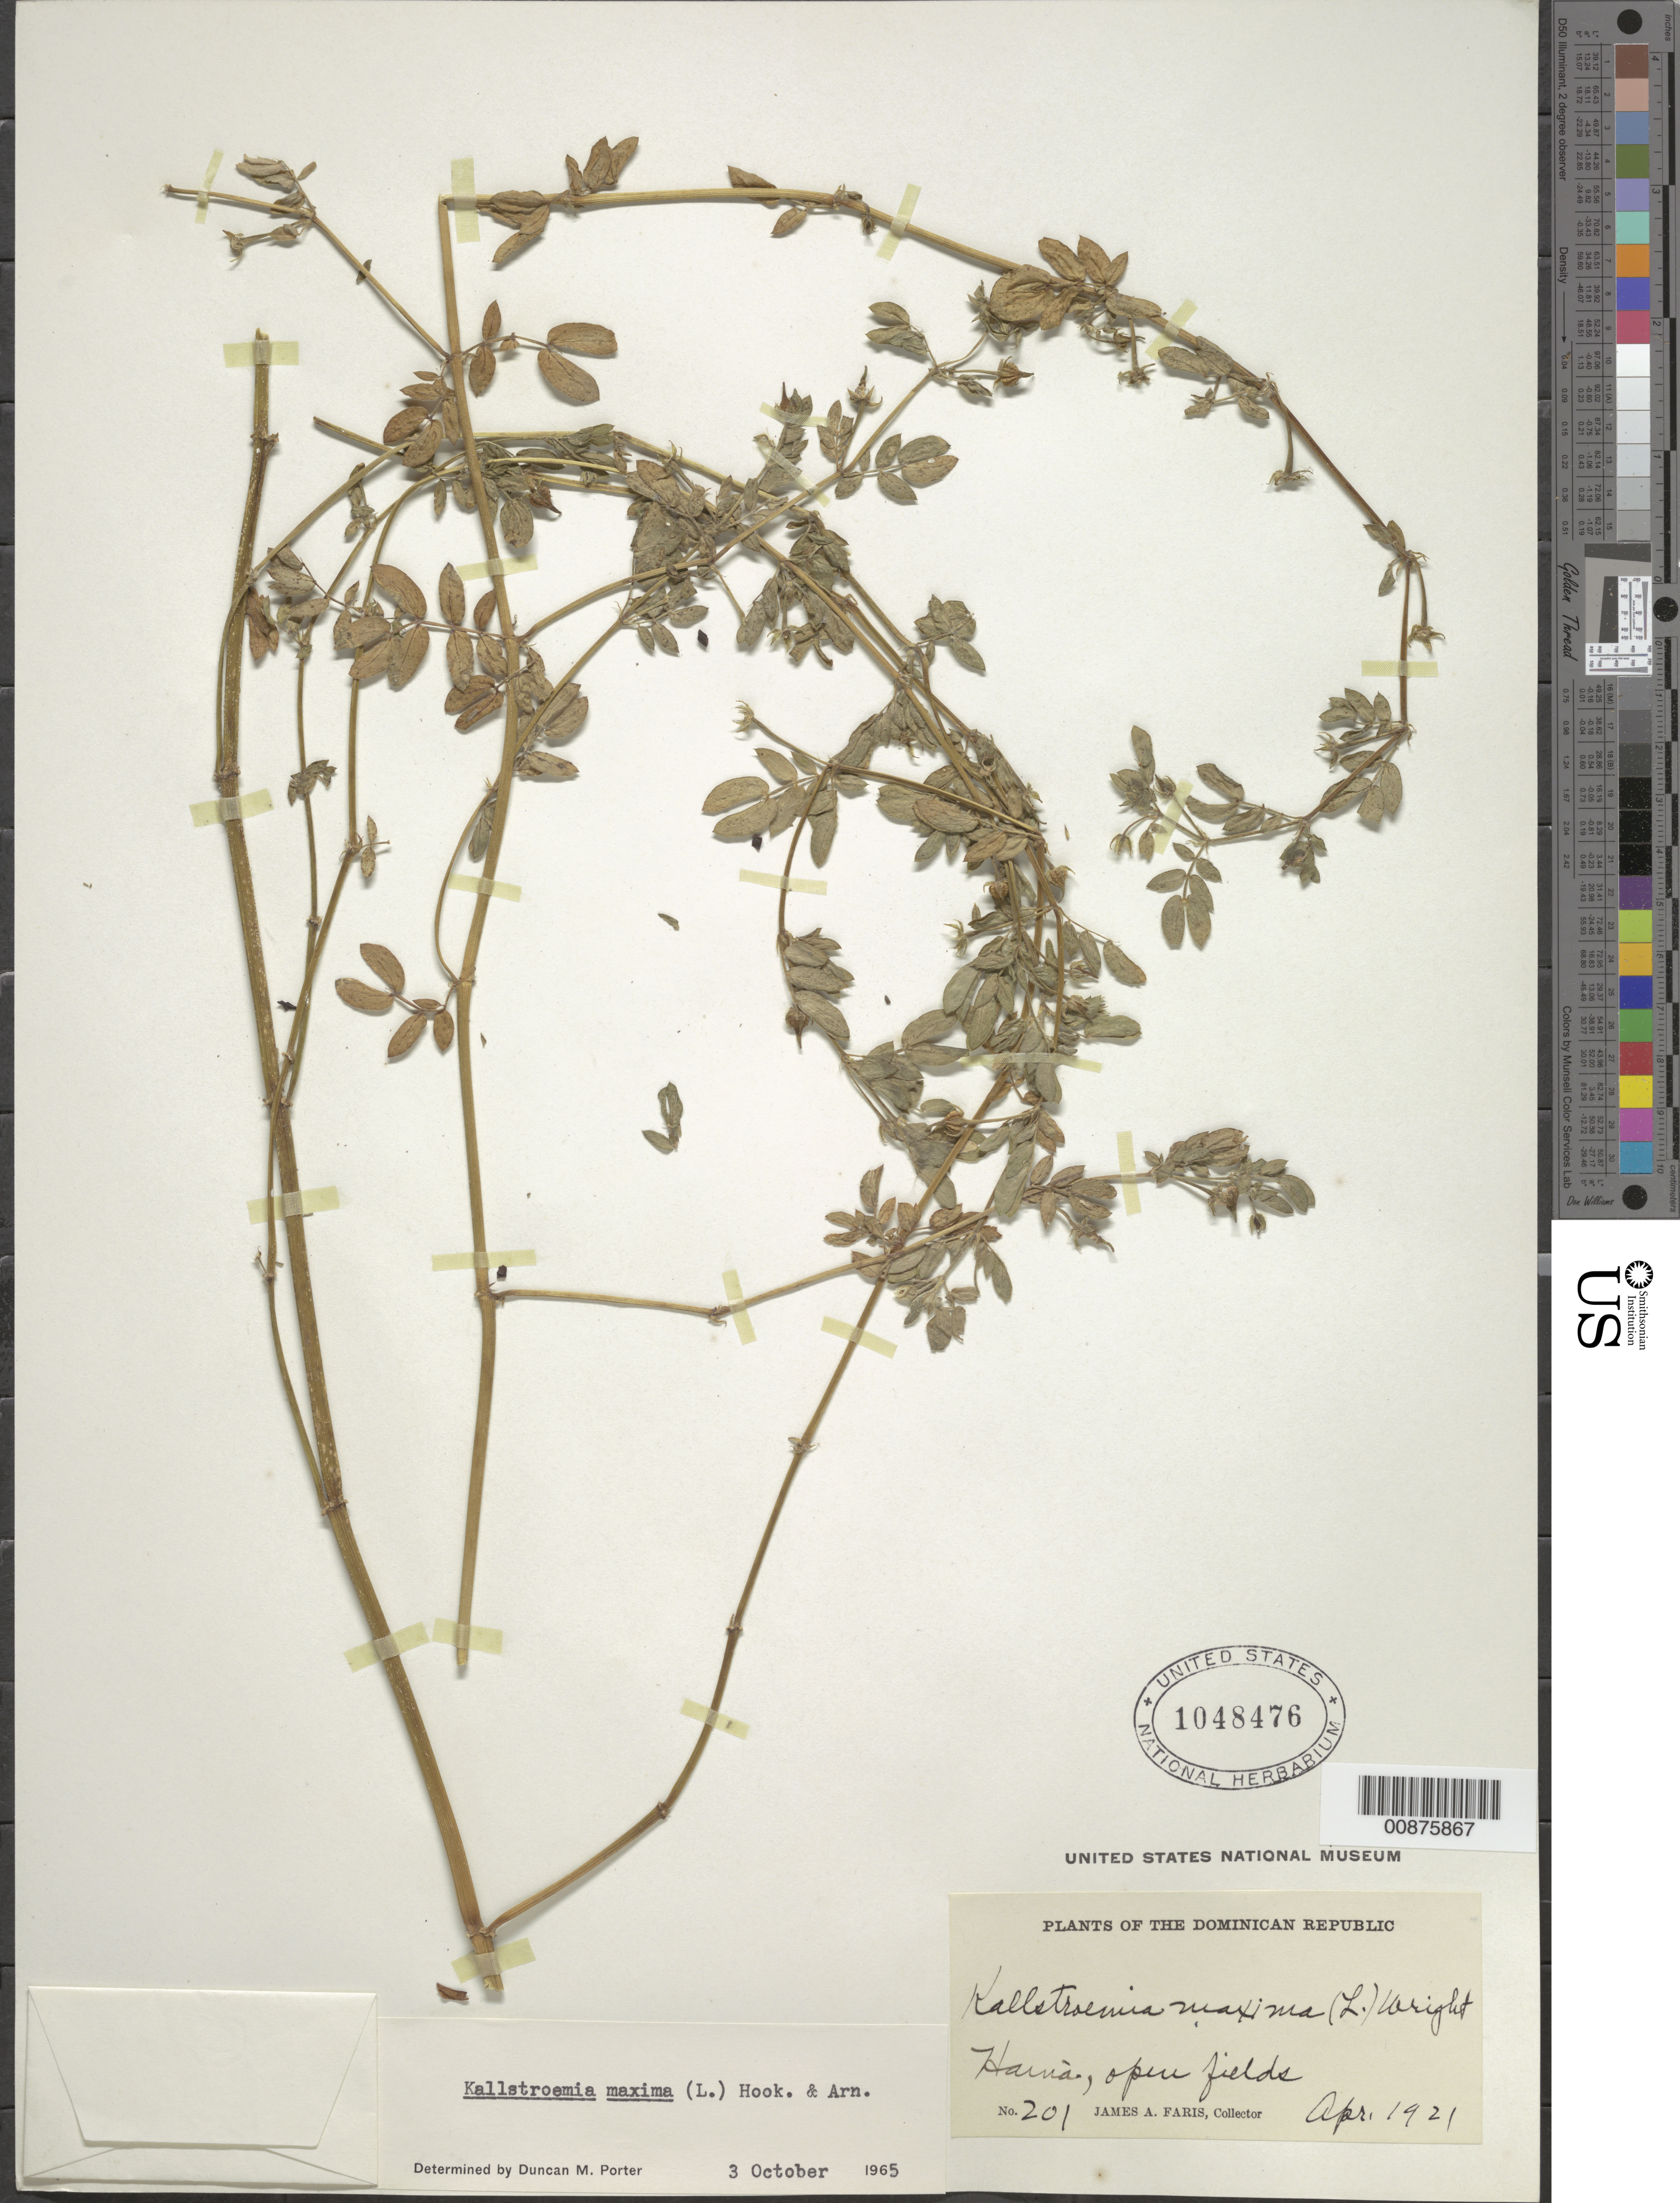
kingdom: Plantae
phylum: Tracheophyta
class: Magnoliopsida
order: Zygophyllales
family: Zygophyllaceae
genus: Kallstroemia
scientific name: Kallstroemia maxima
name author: (L.) Hook. & Arn.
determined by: Porter, D. M.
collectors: J. Faris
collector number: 201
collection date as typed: Apr 1921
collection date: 1921-04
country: Dominican Republic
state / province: San Cristóbal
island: Hispaniola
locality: Haina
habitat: Open fields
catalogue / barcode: US 1048476